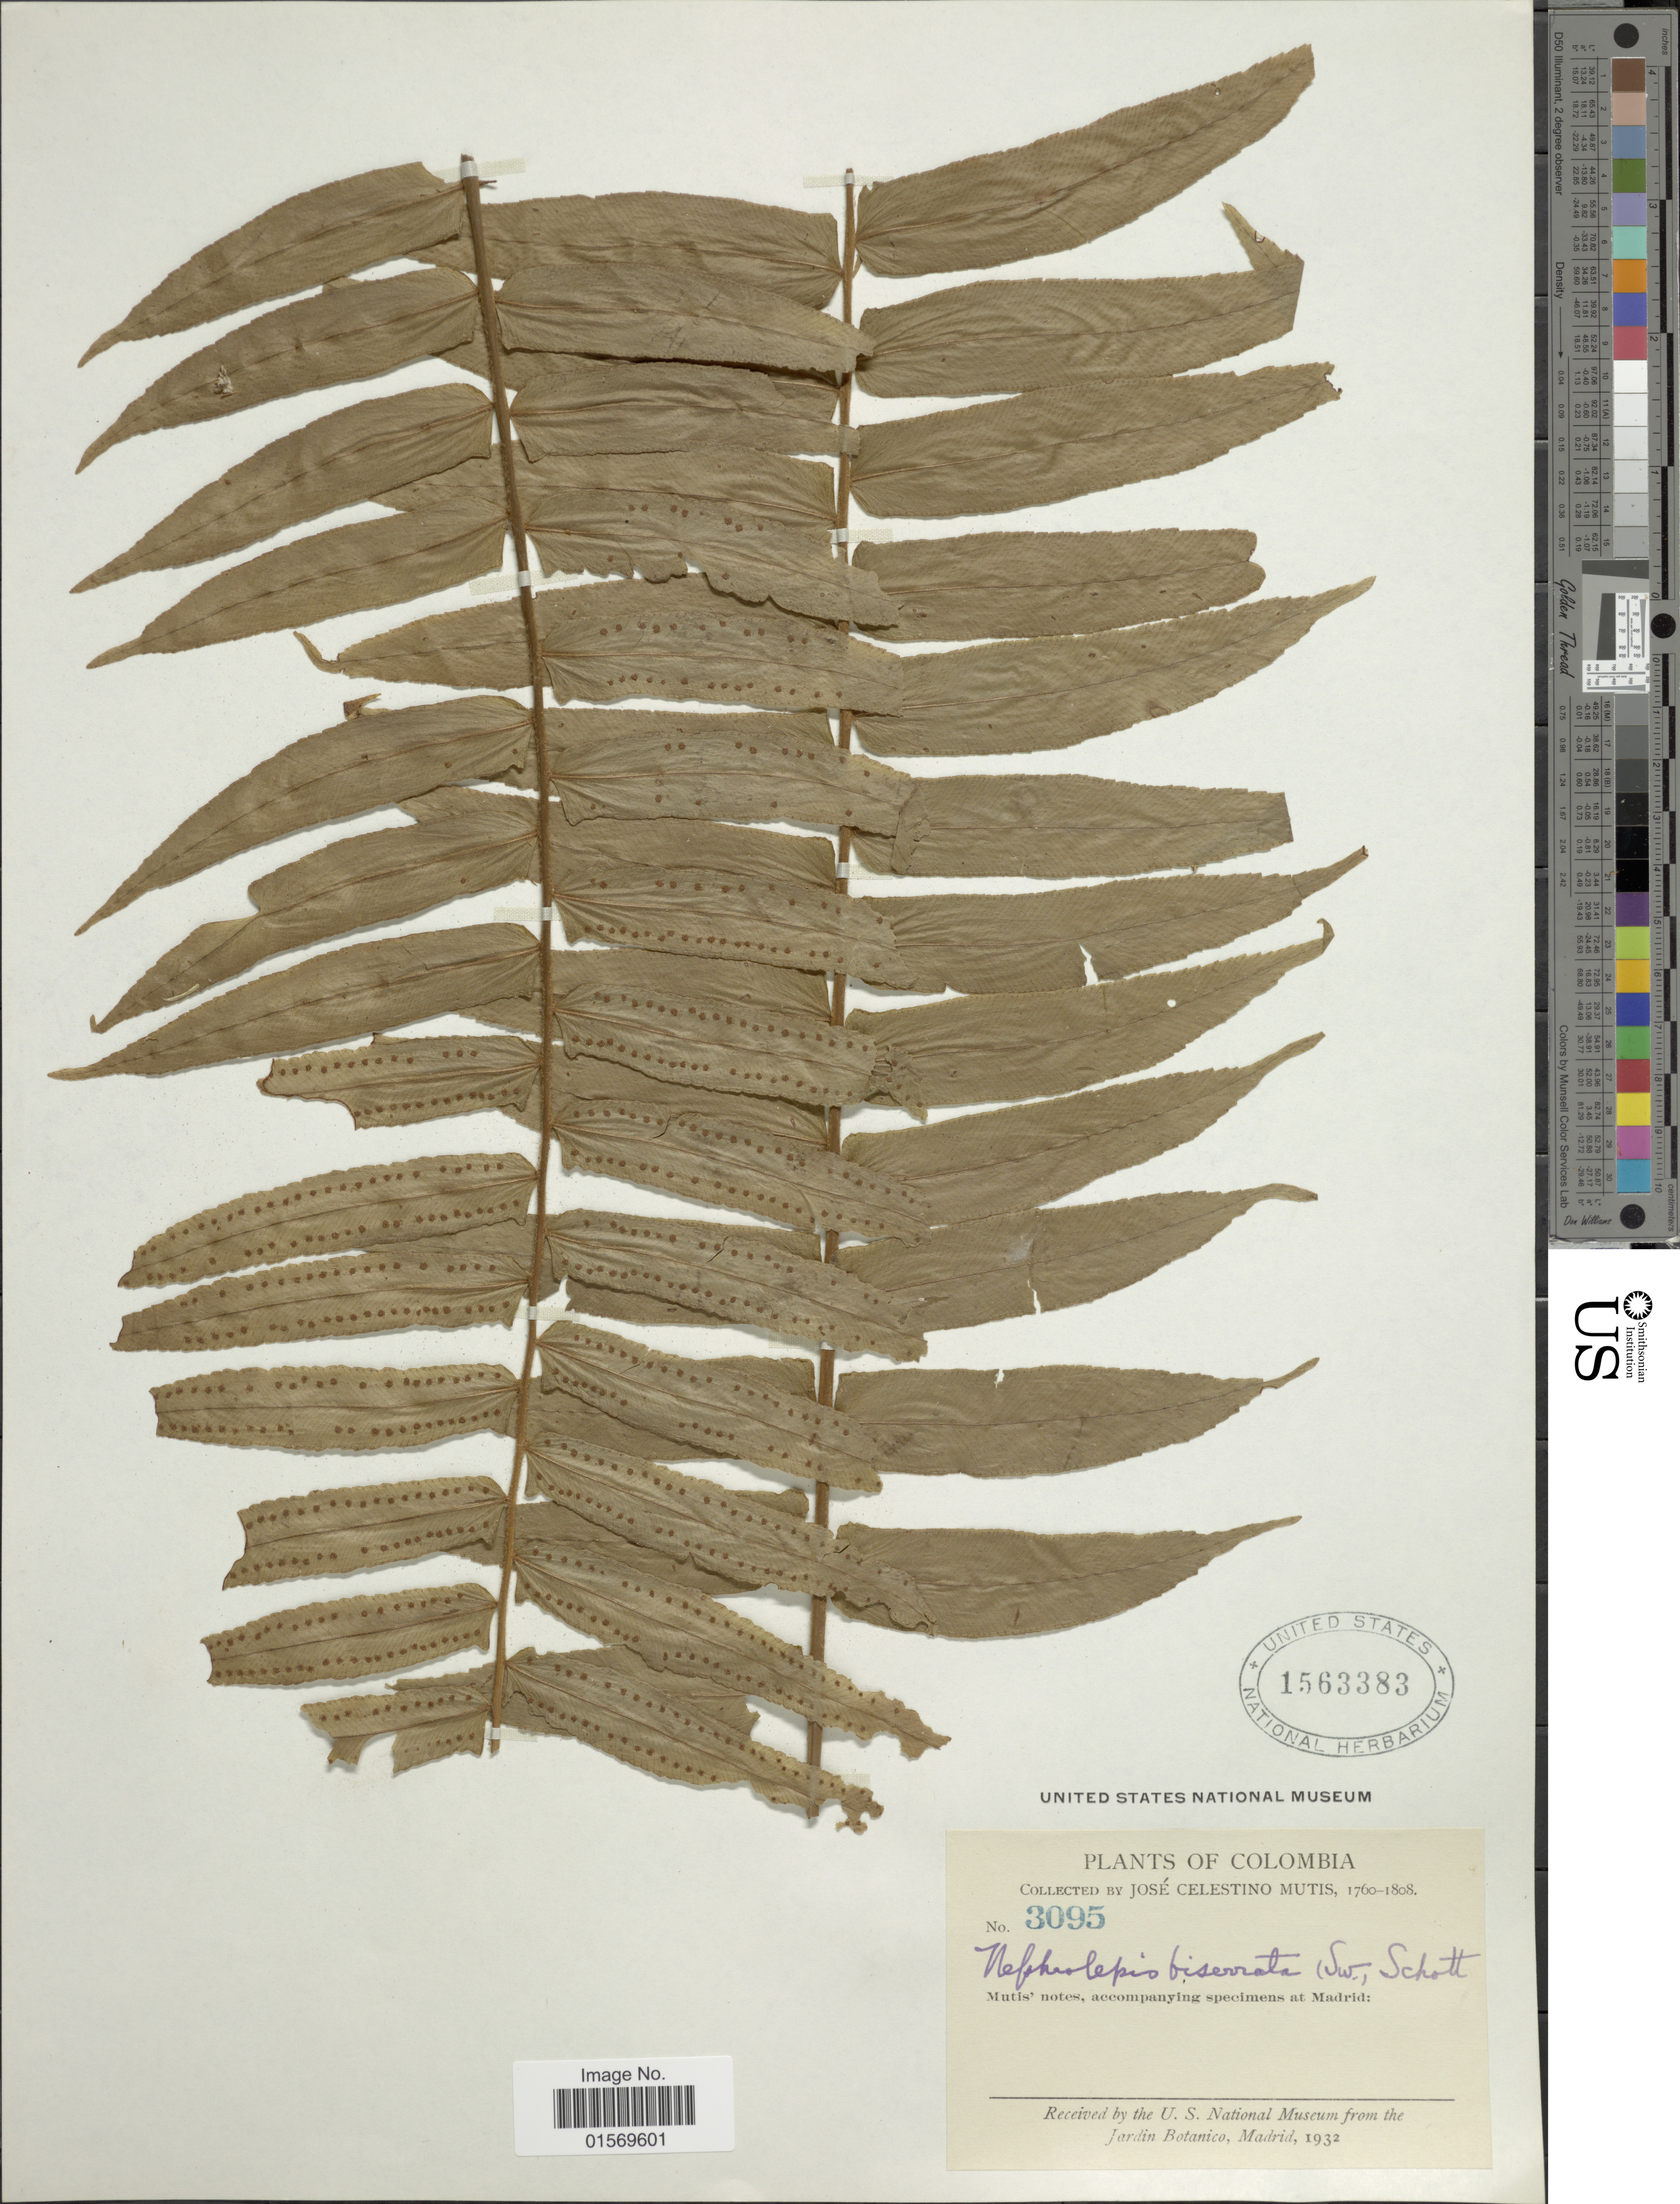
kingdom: Plantae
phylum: Tracheophyta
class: Polypodiopsida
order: Polypodiales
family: Nephrolepidaceae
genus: Nephrolepis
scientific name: Nephrolepis biserrata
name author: (Sw.) Schott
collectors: J. C. B. Mutis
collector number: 3095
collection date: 1760/1808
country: Colombia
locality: Accompanying specimens at Madrid. [unsure placement]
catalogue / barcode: US 1563383